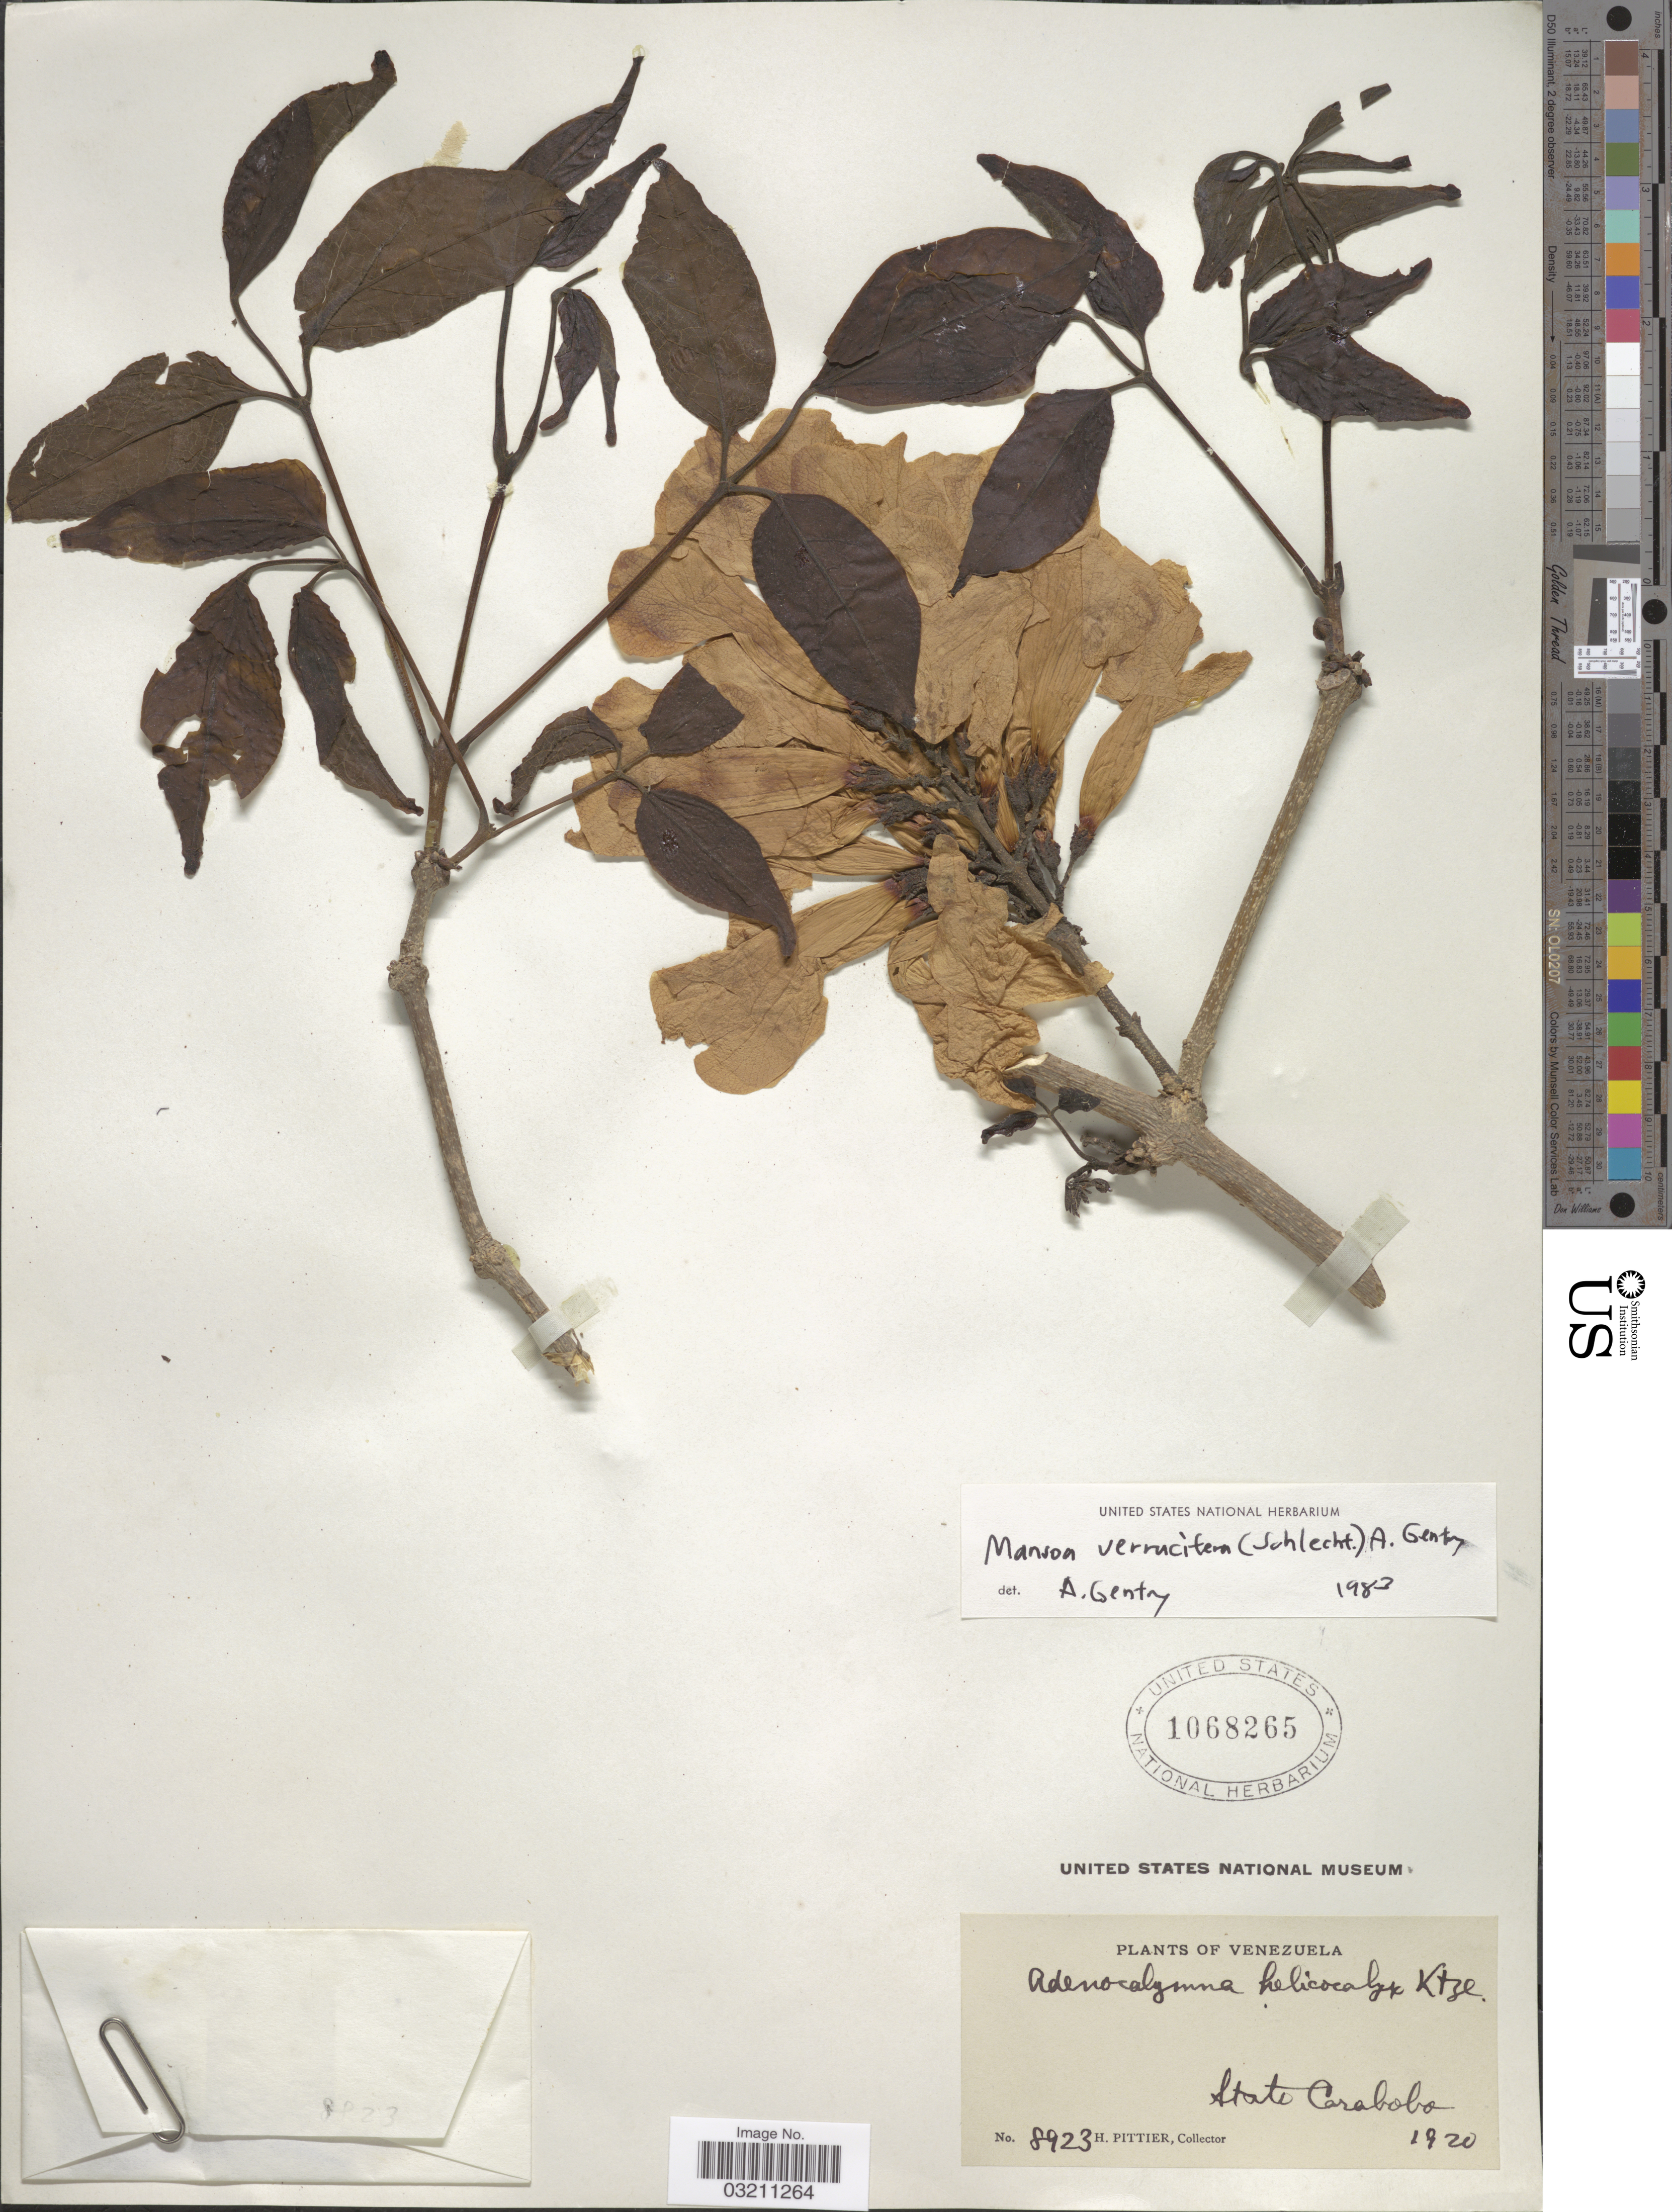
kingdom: Plantae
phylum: Tracheophyta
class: Magnoliopsida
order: Lamiales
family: Bignoniaceae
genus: Mansoa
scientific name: Mansoa verrucifera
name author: (Schltdl.) A.H. Gentry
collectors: H. F. Pittier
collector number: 8923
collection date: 1920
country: Venezuela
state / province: Carabobo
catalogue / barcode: US 1068265